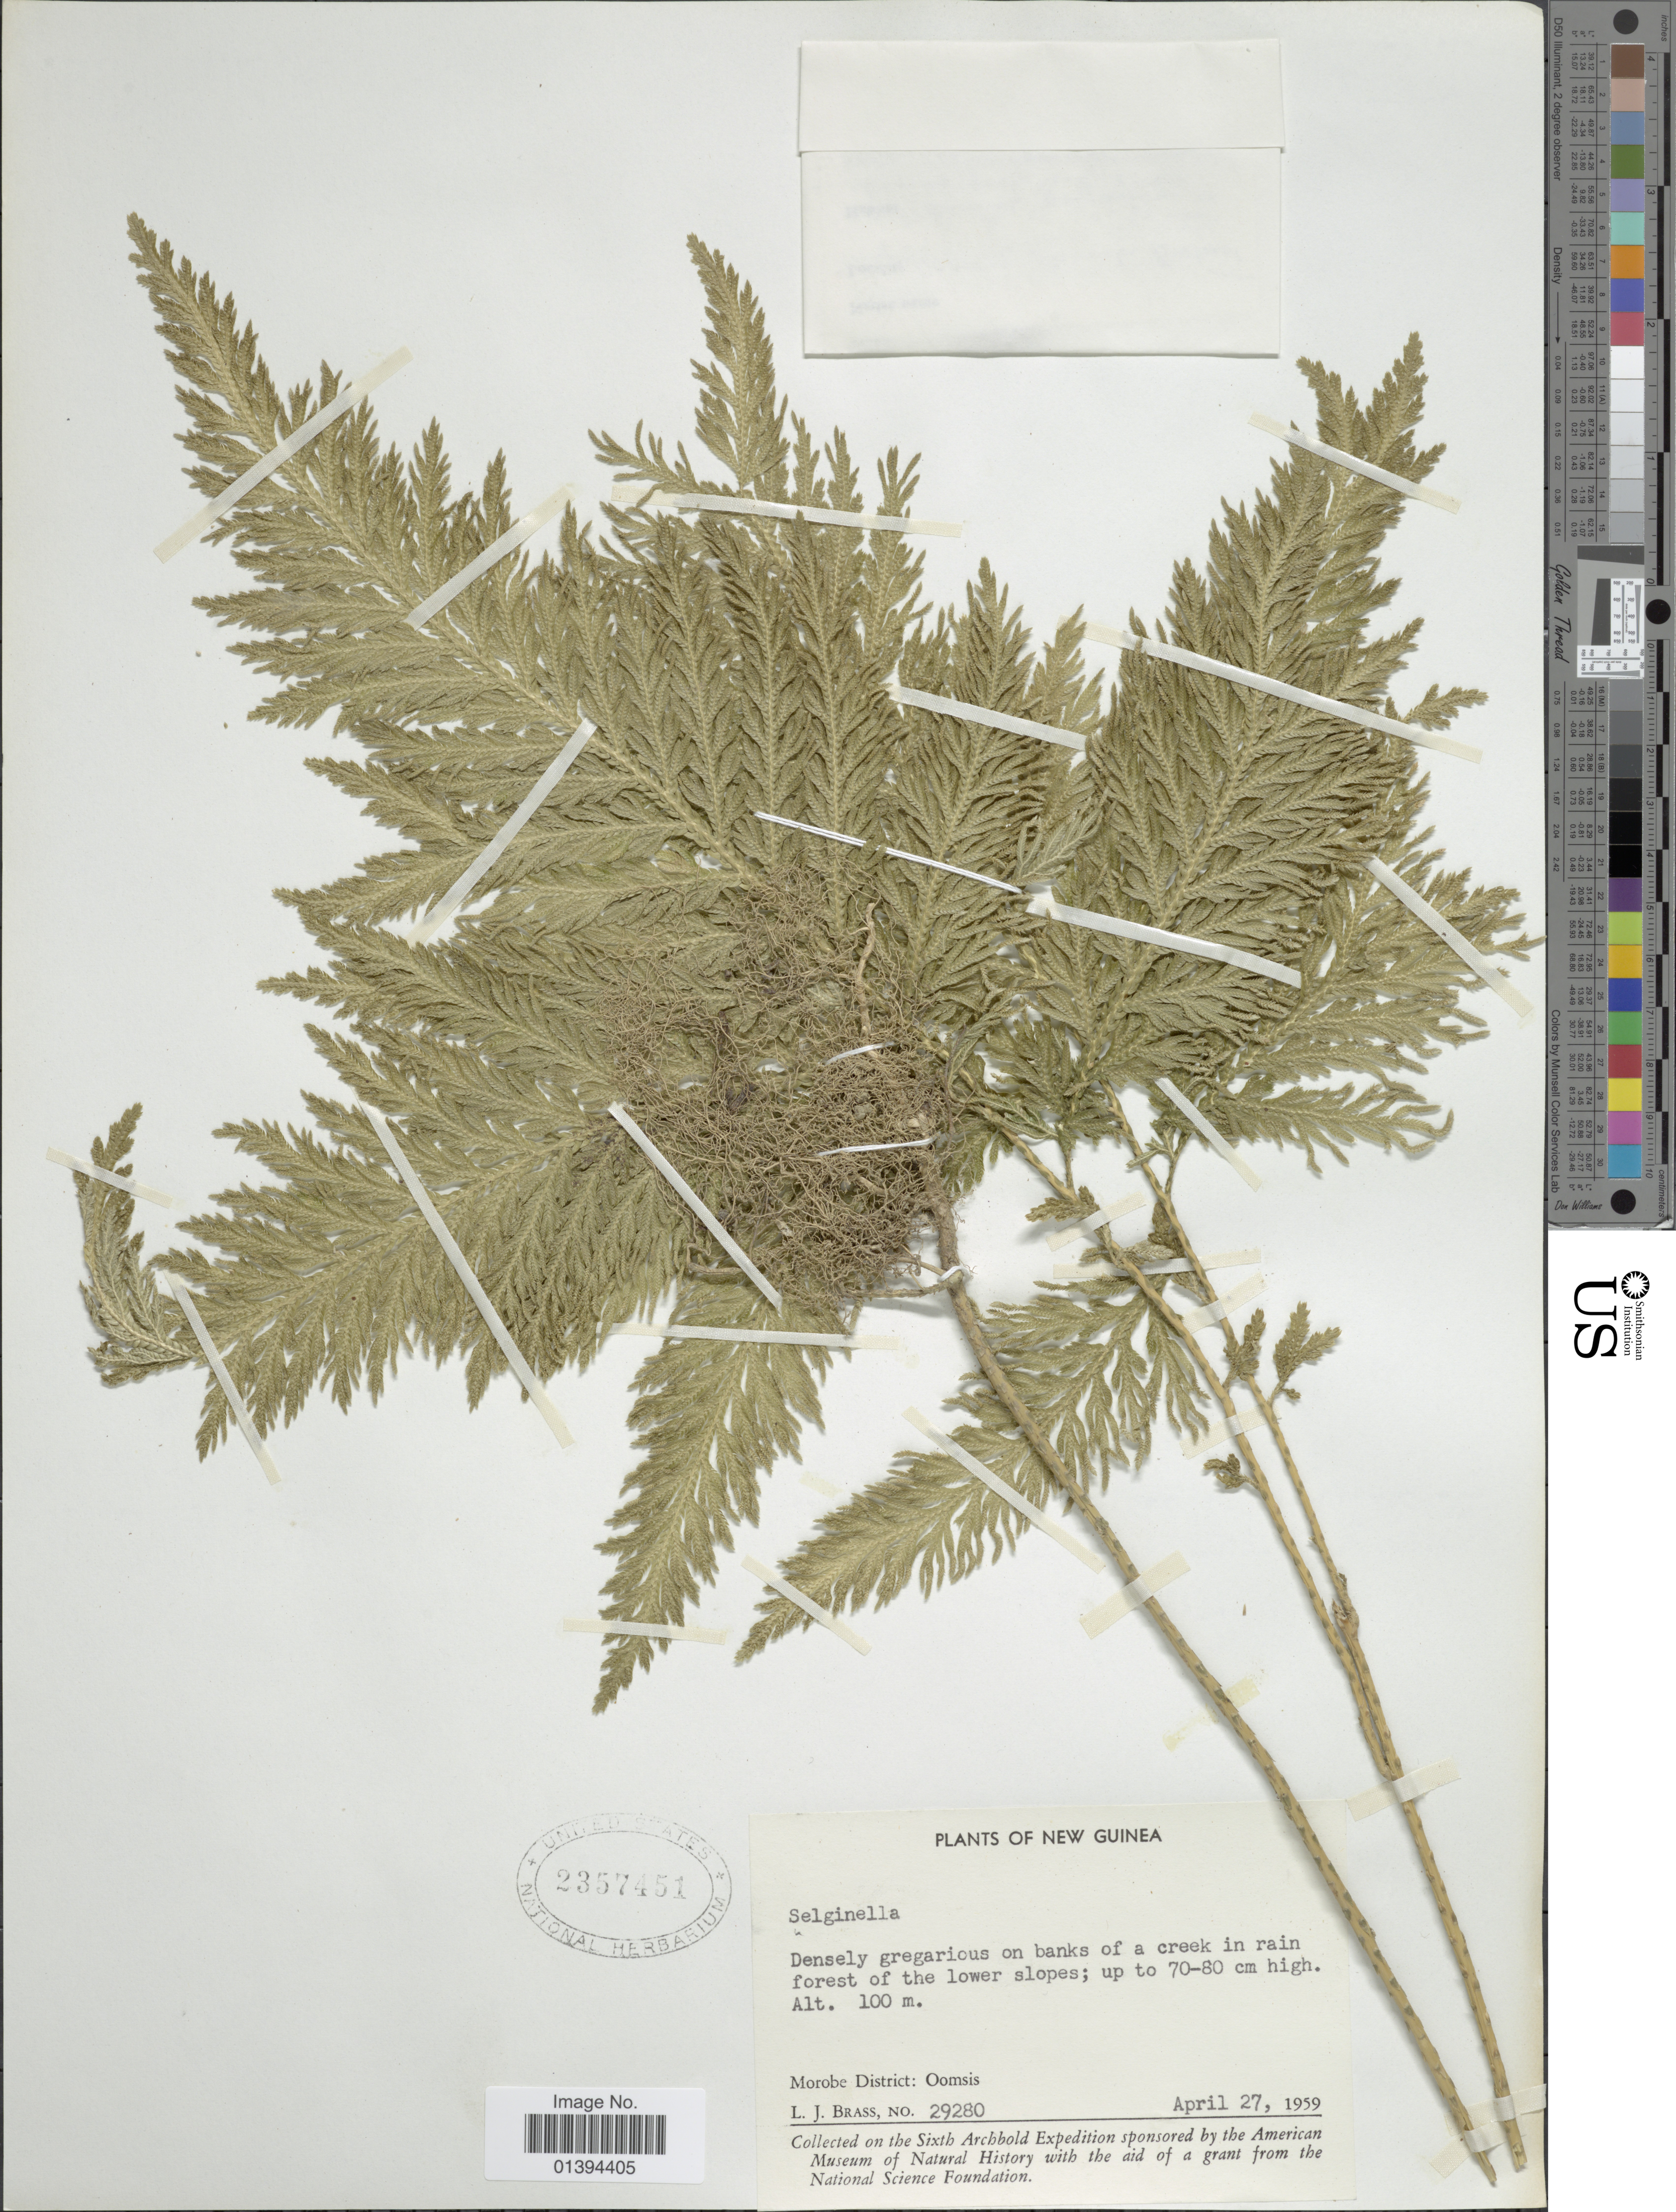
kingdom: Plantae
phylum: Tracheophyta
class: Lycopodiopsida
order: Selaginellales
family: Selaginellaceae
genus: Selaginella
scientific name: Selaginella sp.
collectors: L. J. Brass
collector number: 29280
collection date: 1959-04-27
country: Papua New Guinea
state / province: Morobe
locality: New Guinea, Morobe District: Oomsis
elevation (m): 100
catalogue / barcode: US 2357451